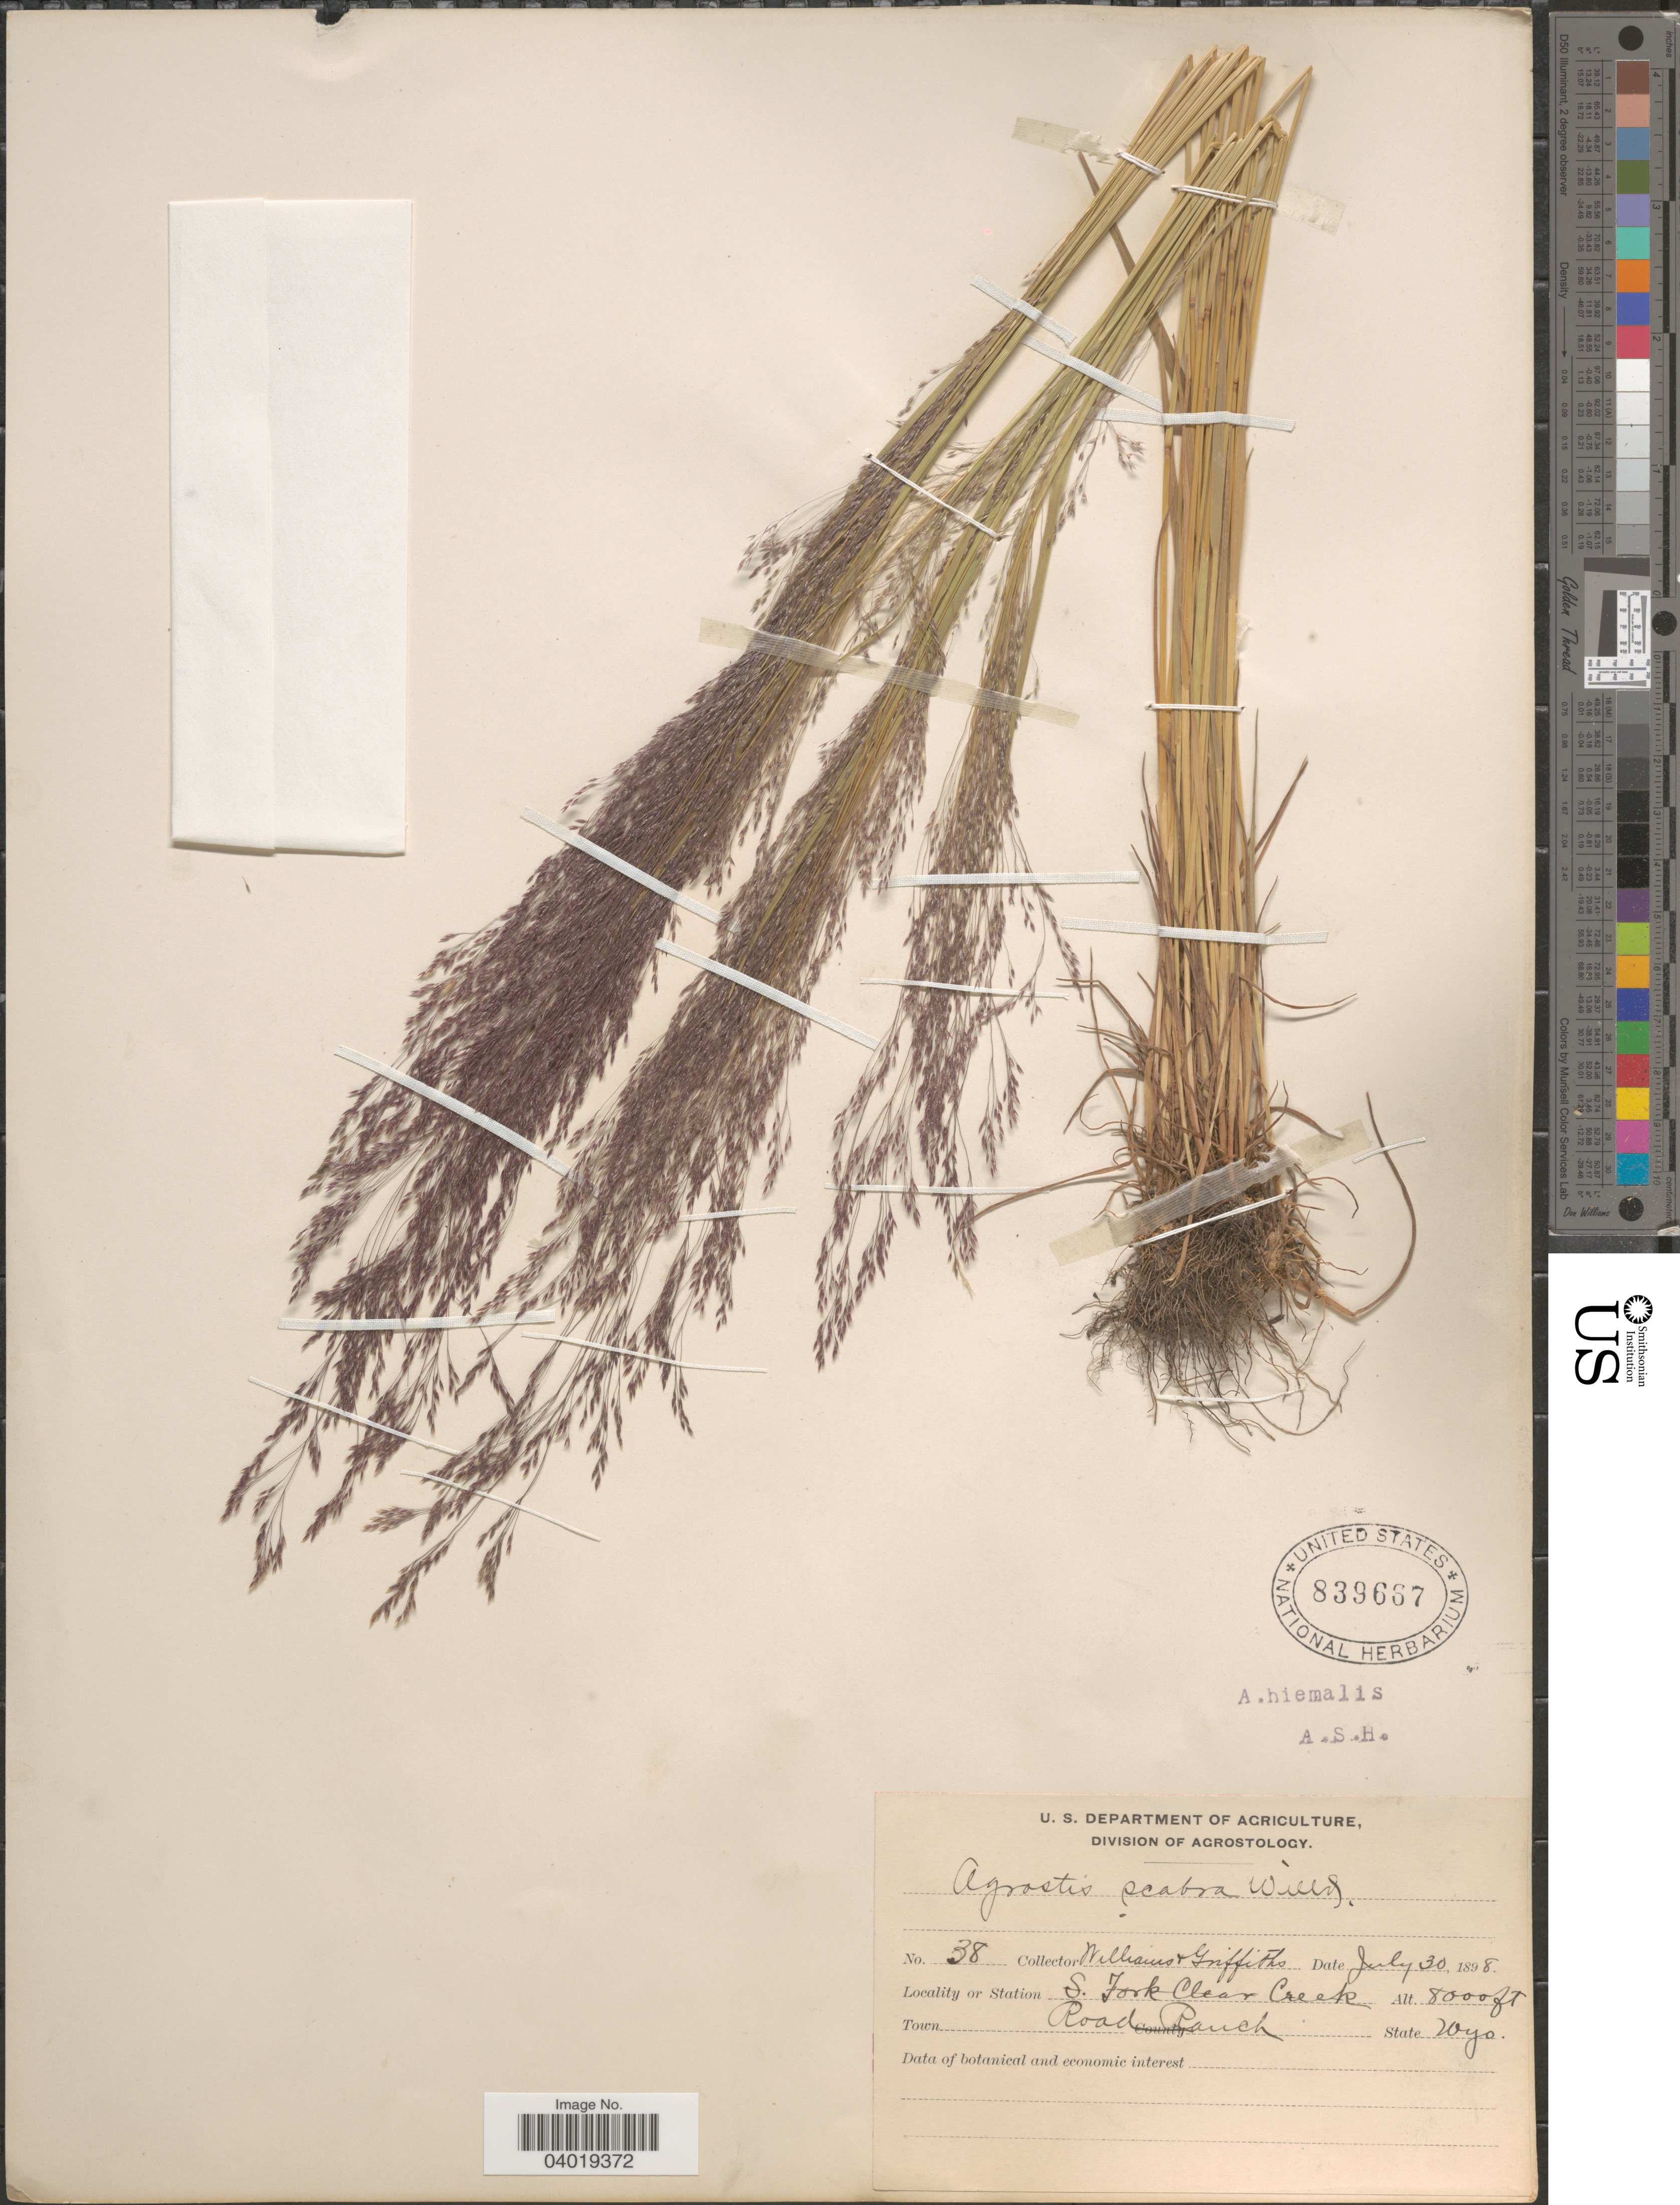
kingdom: Plantae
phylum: Tracheophyta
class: Liliopsida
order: Poales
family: Poaceae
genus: Agrostis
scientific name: Agrostis hyemalis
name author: (Walter) Britton et al.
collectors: -- Williams & -. Griffith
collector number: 38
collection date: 1898-07-30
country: United States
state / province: Wyoming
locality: Station S. Fork Clear Creek. Road Ranch.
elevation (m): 2438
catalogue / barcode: US 839667